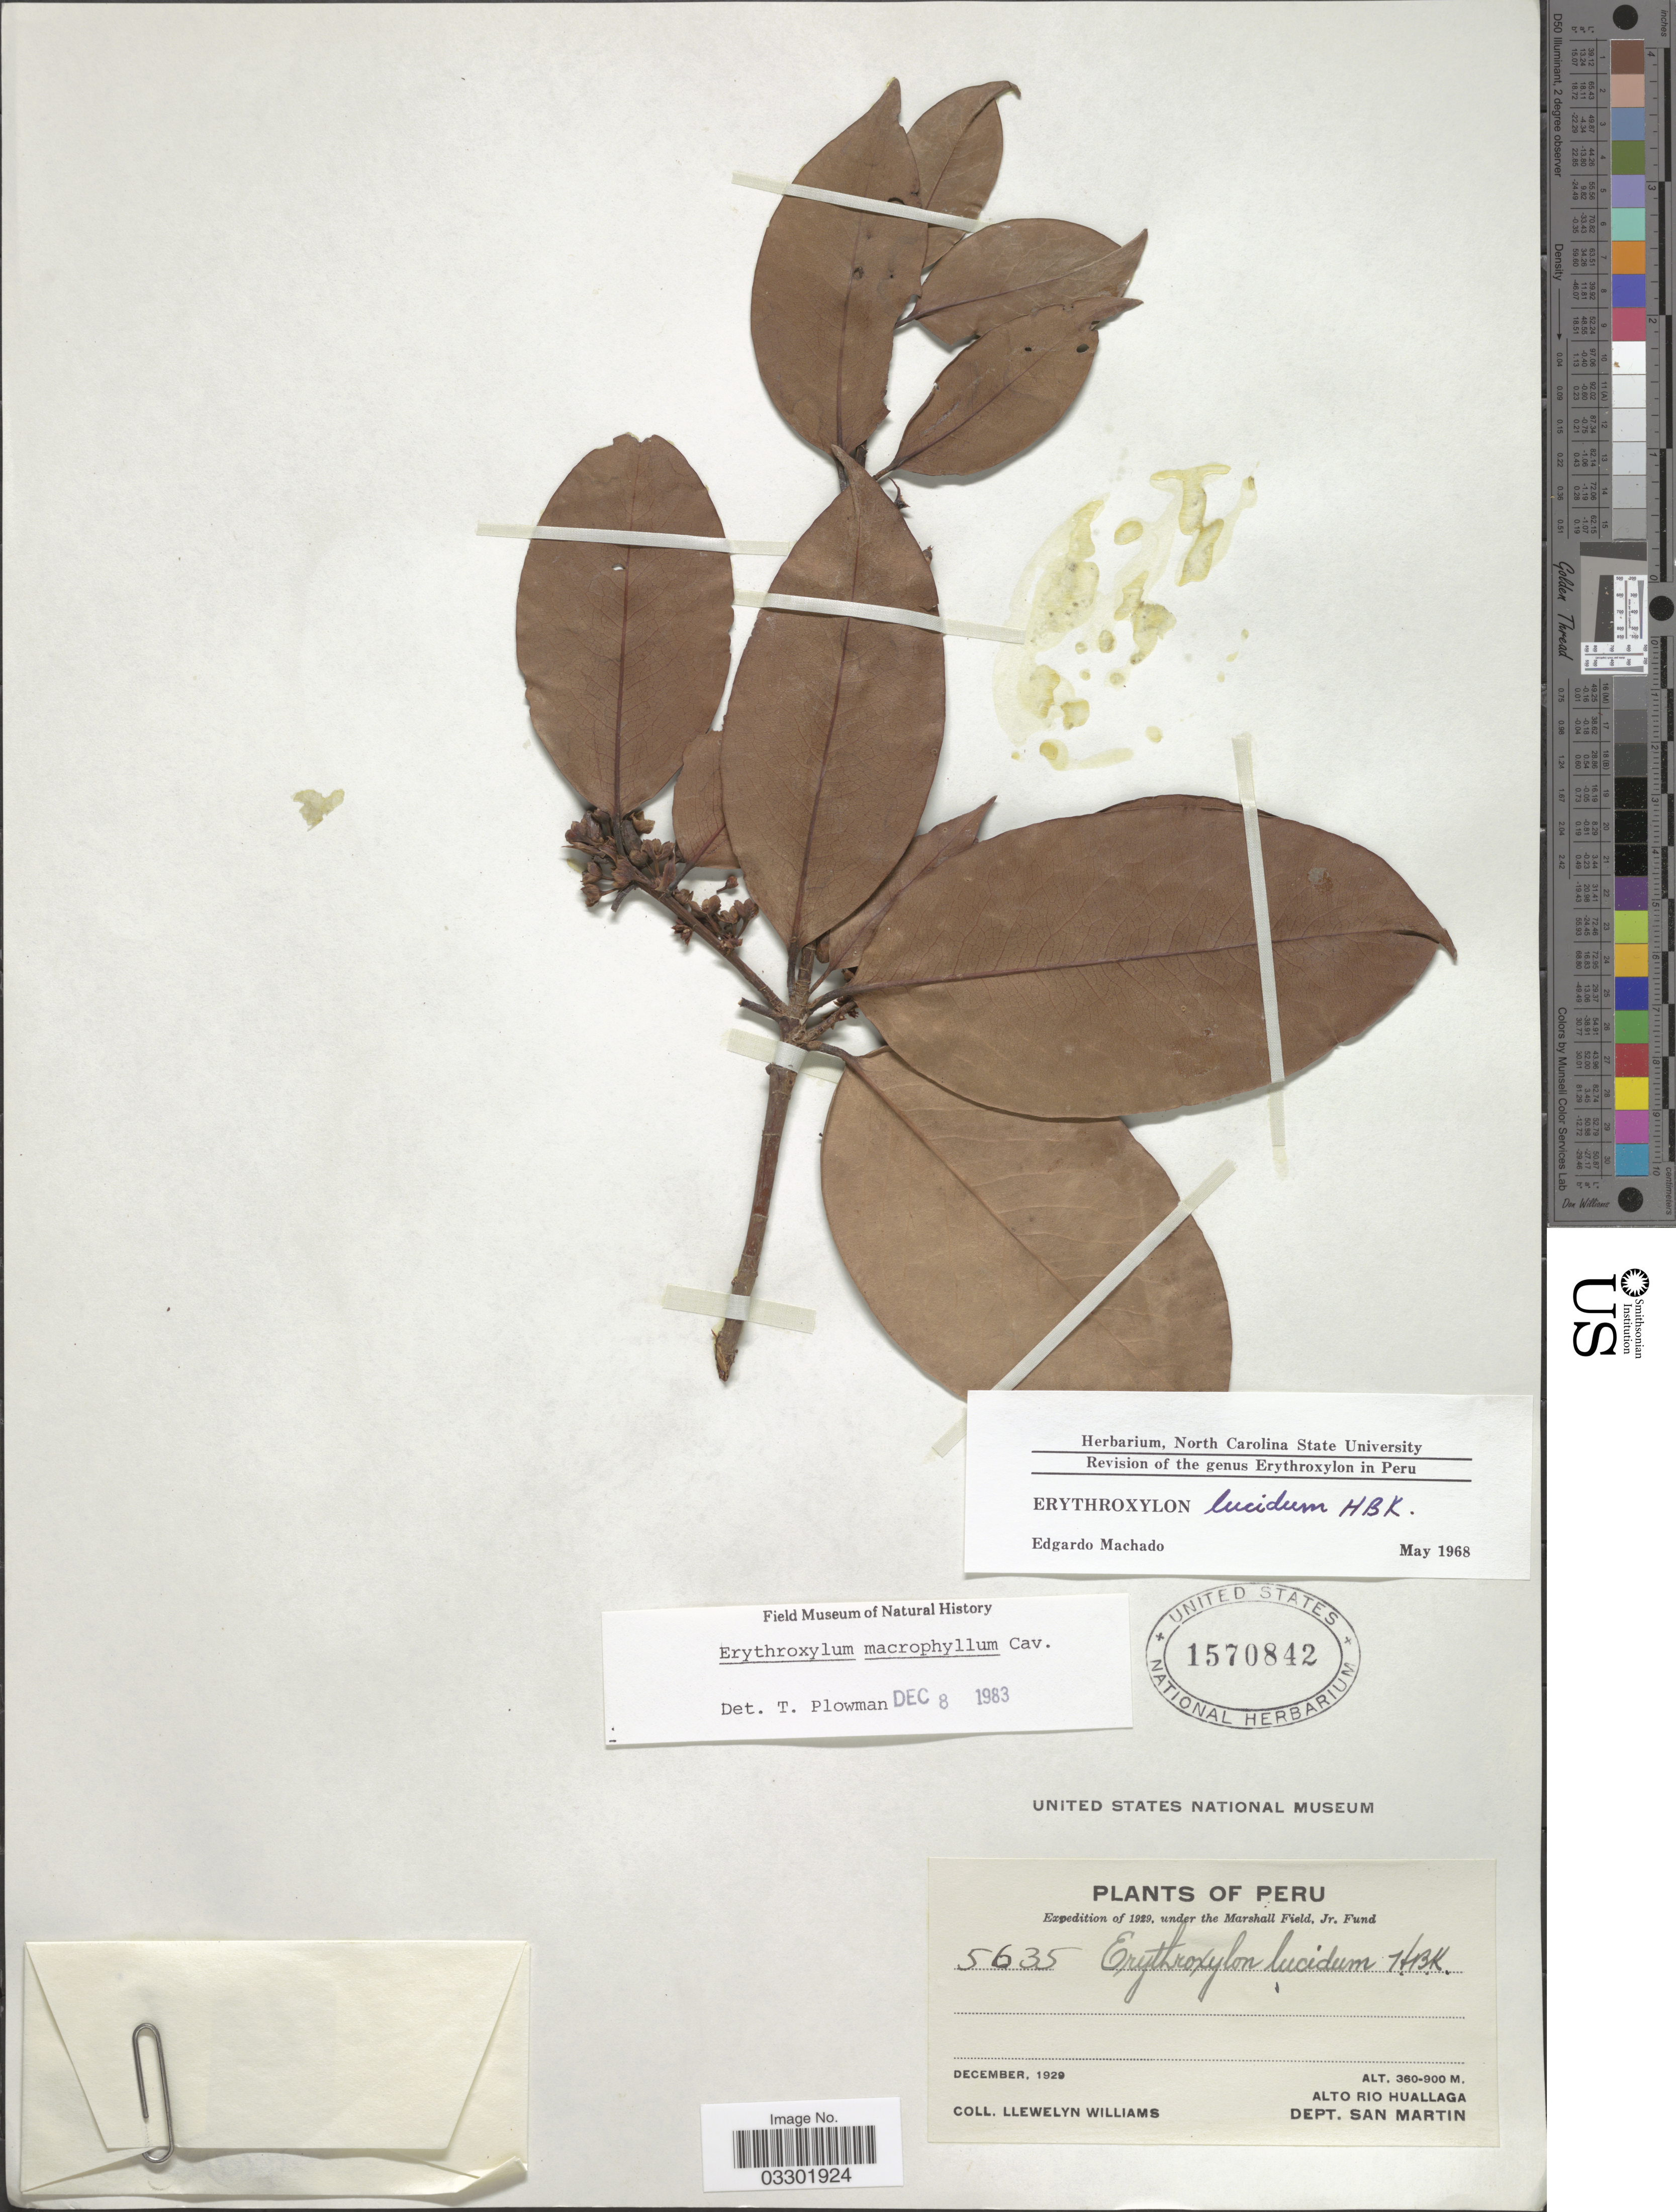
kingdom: Plantae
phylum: Tracheophyta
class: Magnoliopsida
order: Malpighiales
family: Erythroxylaceae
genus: Erythroxylum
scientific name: Erythroxylum macrophyllum var. macrophyllum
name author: Cav.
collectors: Ll. Williams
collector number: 5653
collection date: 1929-12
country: Peru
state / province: San Martín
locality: Alto Rio Huallaga. Dept. San Martin.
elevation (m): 360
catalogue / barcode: US 1570842